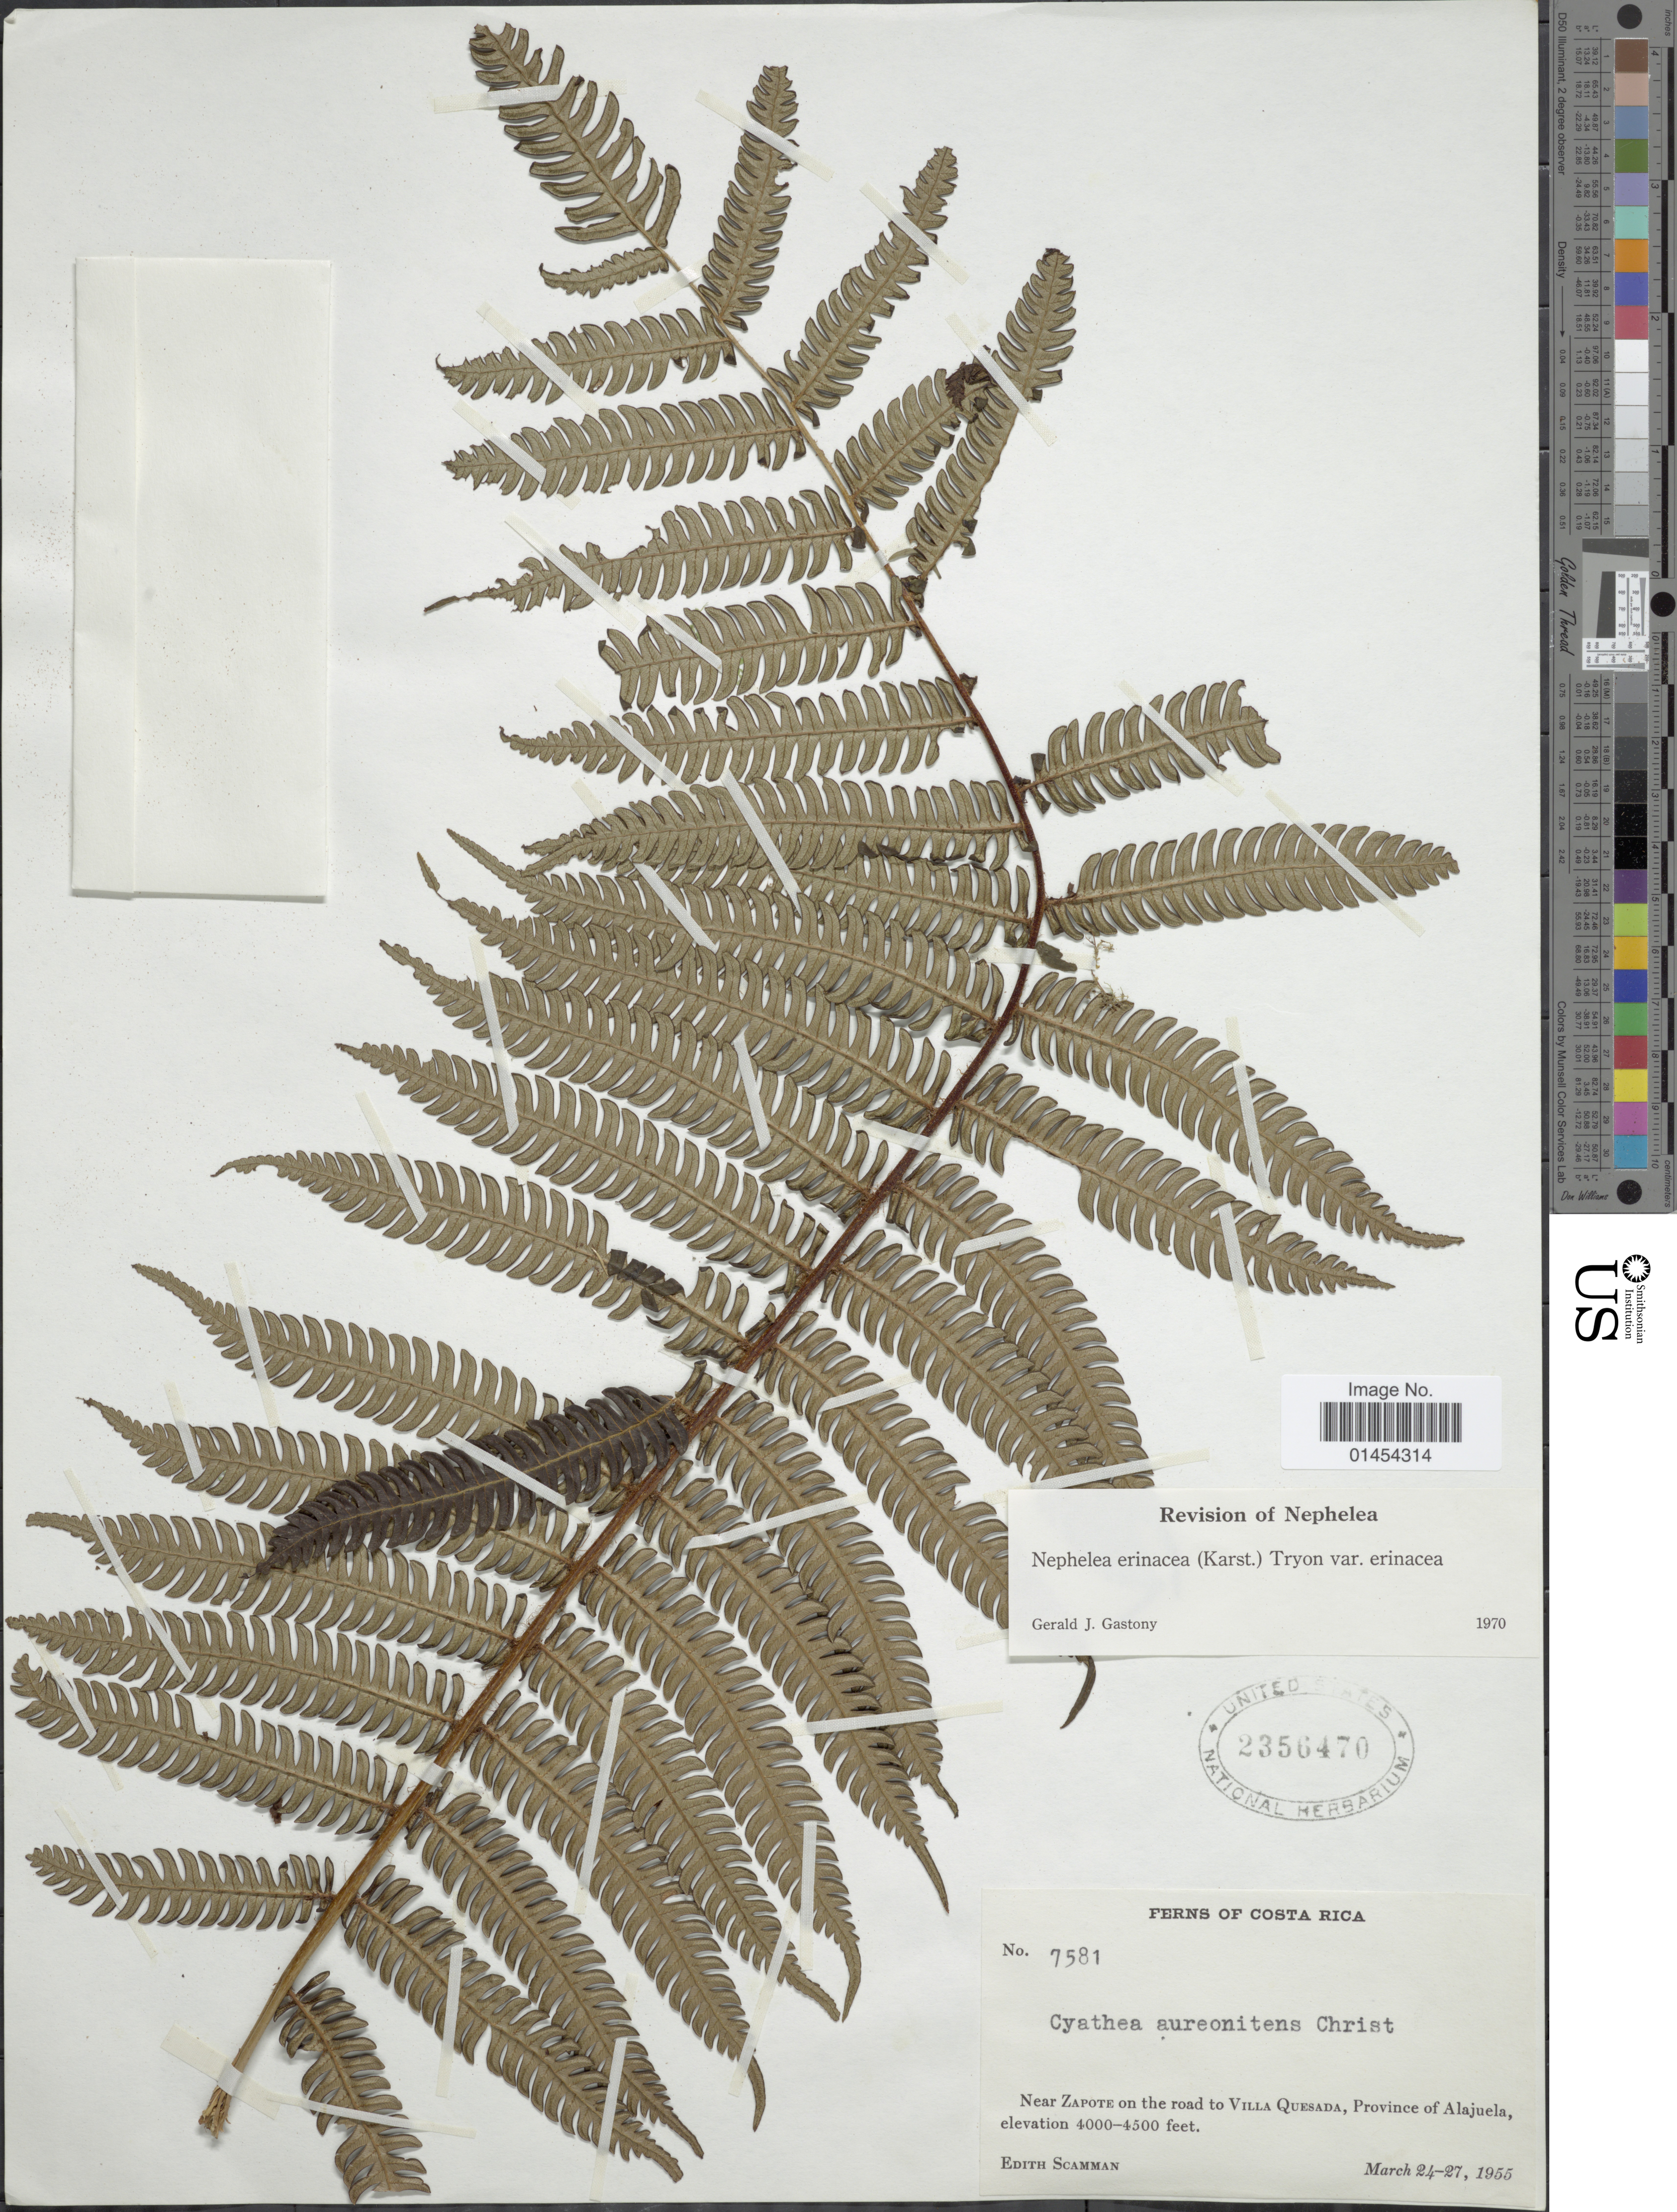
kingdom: Plantae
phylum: Tracheophyta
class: Polypodiopsida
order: Cyatheales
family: Cyatheaceae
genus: Alsophila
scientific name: Alsophila erinacea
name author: (H. Karst.) D.S. Conant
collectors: E. Scamman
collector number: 7581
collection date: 1955-03-24/1955-03-27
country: Costa Rica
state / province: Alajuela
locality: Near Zapote on the road to Villa Quesada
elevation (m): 1219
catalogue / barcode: US 2356470